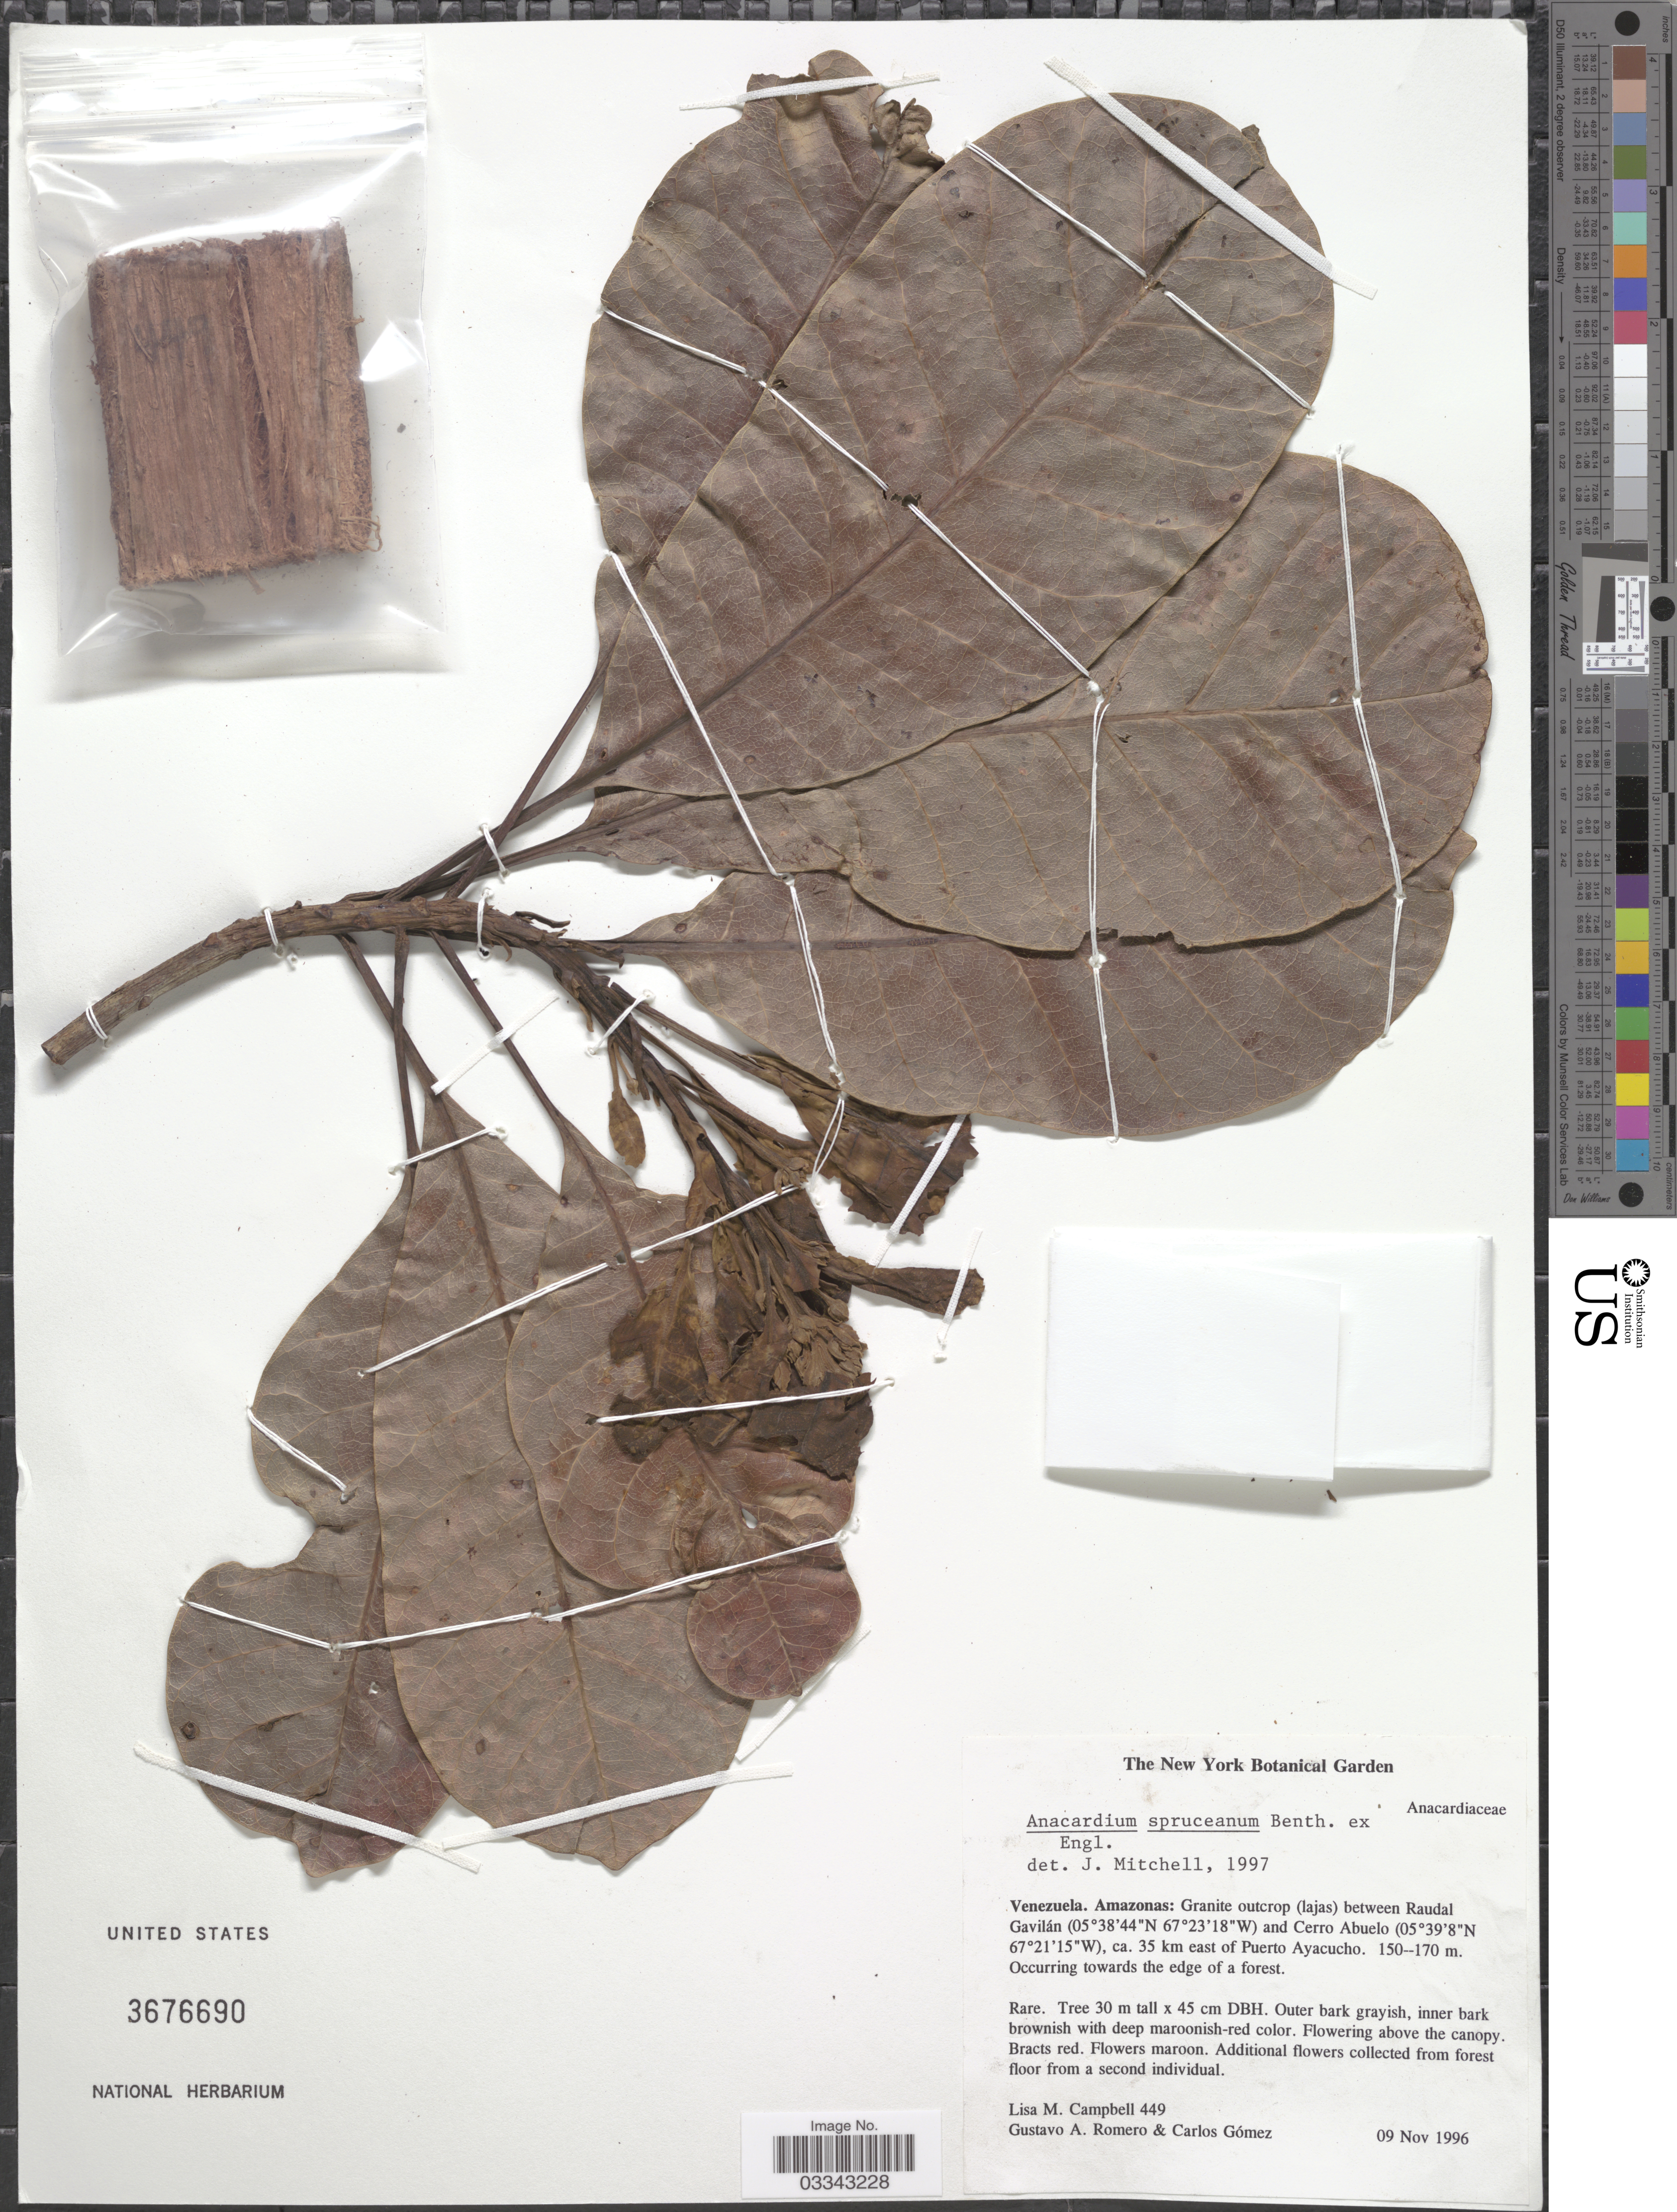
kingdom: Plantae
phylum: Tracheophyta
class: Magnoliopsida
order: Sapindales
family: Anacardiaceae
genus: Anacardium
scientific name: Anacardium spruceanum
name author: Benth. ex Engl.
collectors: L. M. Campbell, G. Romero & C. Gómez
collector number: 449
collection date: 1996-11-09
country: Venezuela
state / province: Amazonas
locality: Granite outcrop (lajas) between Raudal Gavilán and Cerro Abuelo, ca. 35 km east of Puerto Ayacucho.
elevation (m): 150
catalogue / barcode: US 3676690